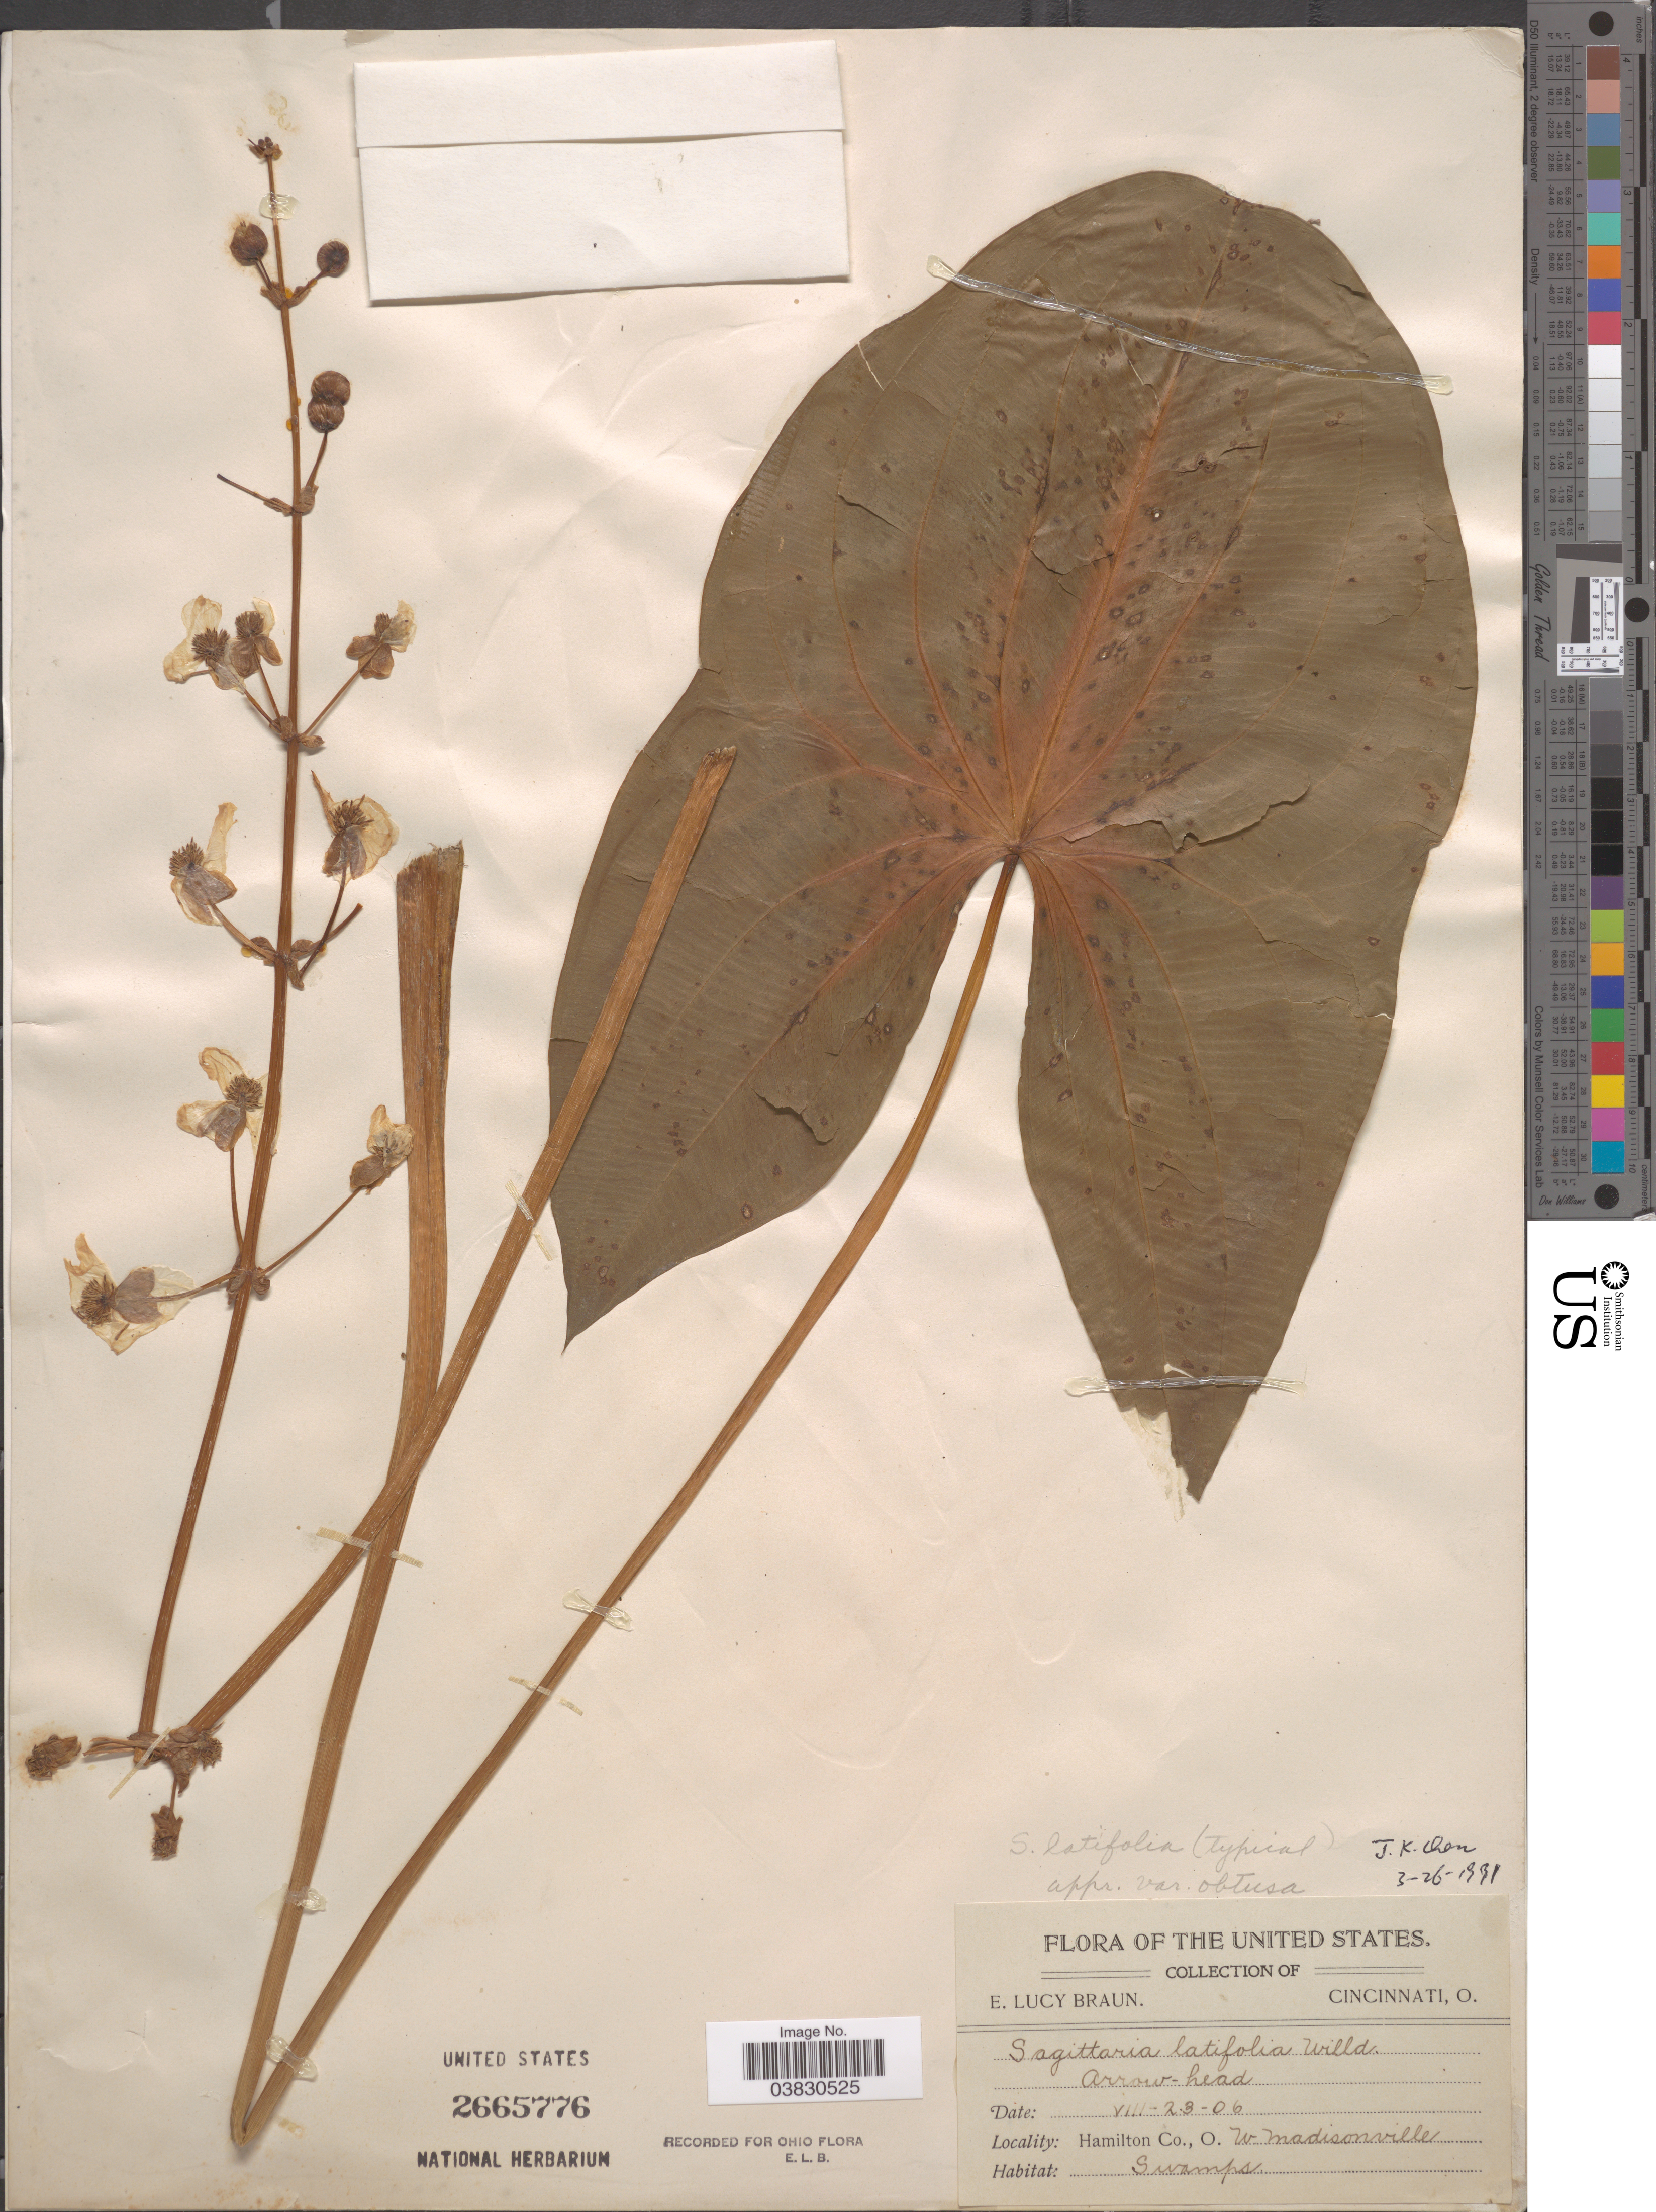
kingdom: Plantae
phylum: Tracheophyta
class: Liliopsida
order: Alismatales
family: Alismataceae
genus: Sagittaria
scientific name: Sagittaria latifolia var. obtusa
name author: (Engelm.) Wiegand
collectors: E. L. Braun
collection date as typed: Transcribed d/m/y: 23/8/6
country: United States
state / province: Ohio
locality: Hamilton Co., W Madisonville.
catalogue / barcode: US 2665776